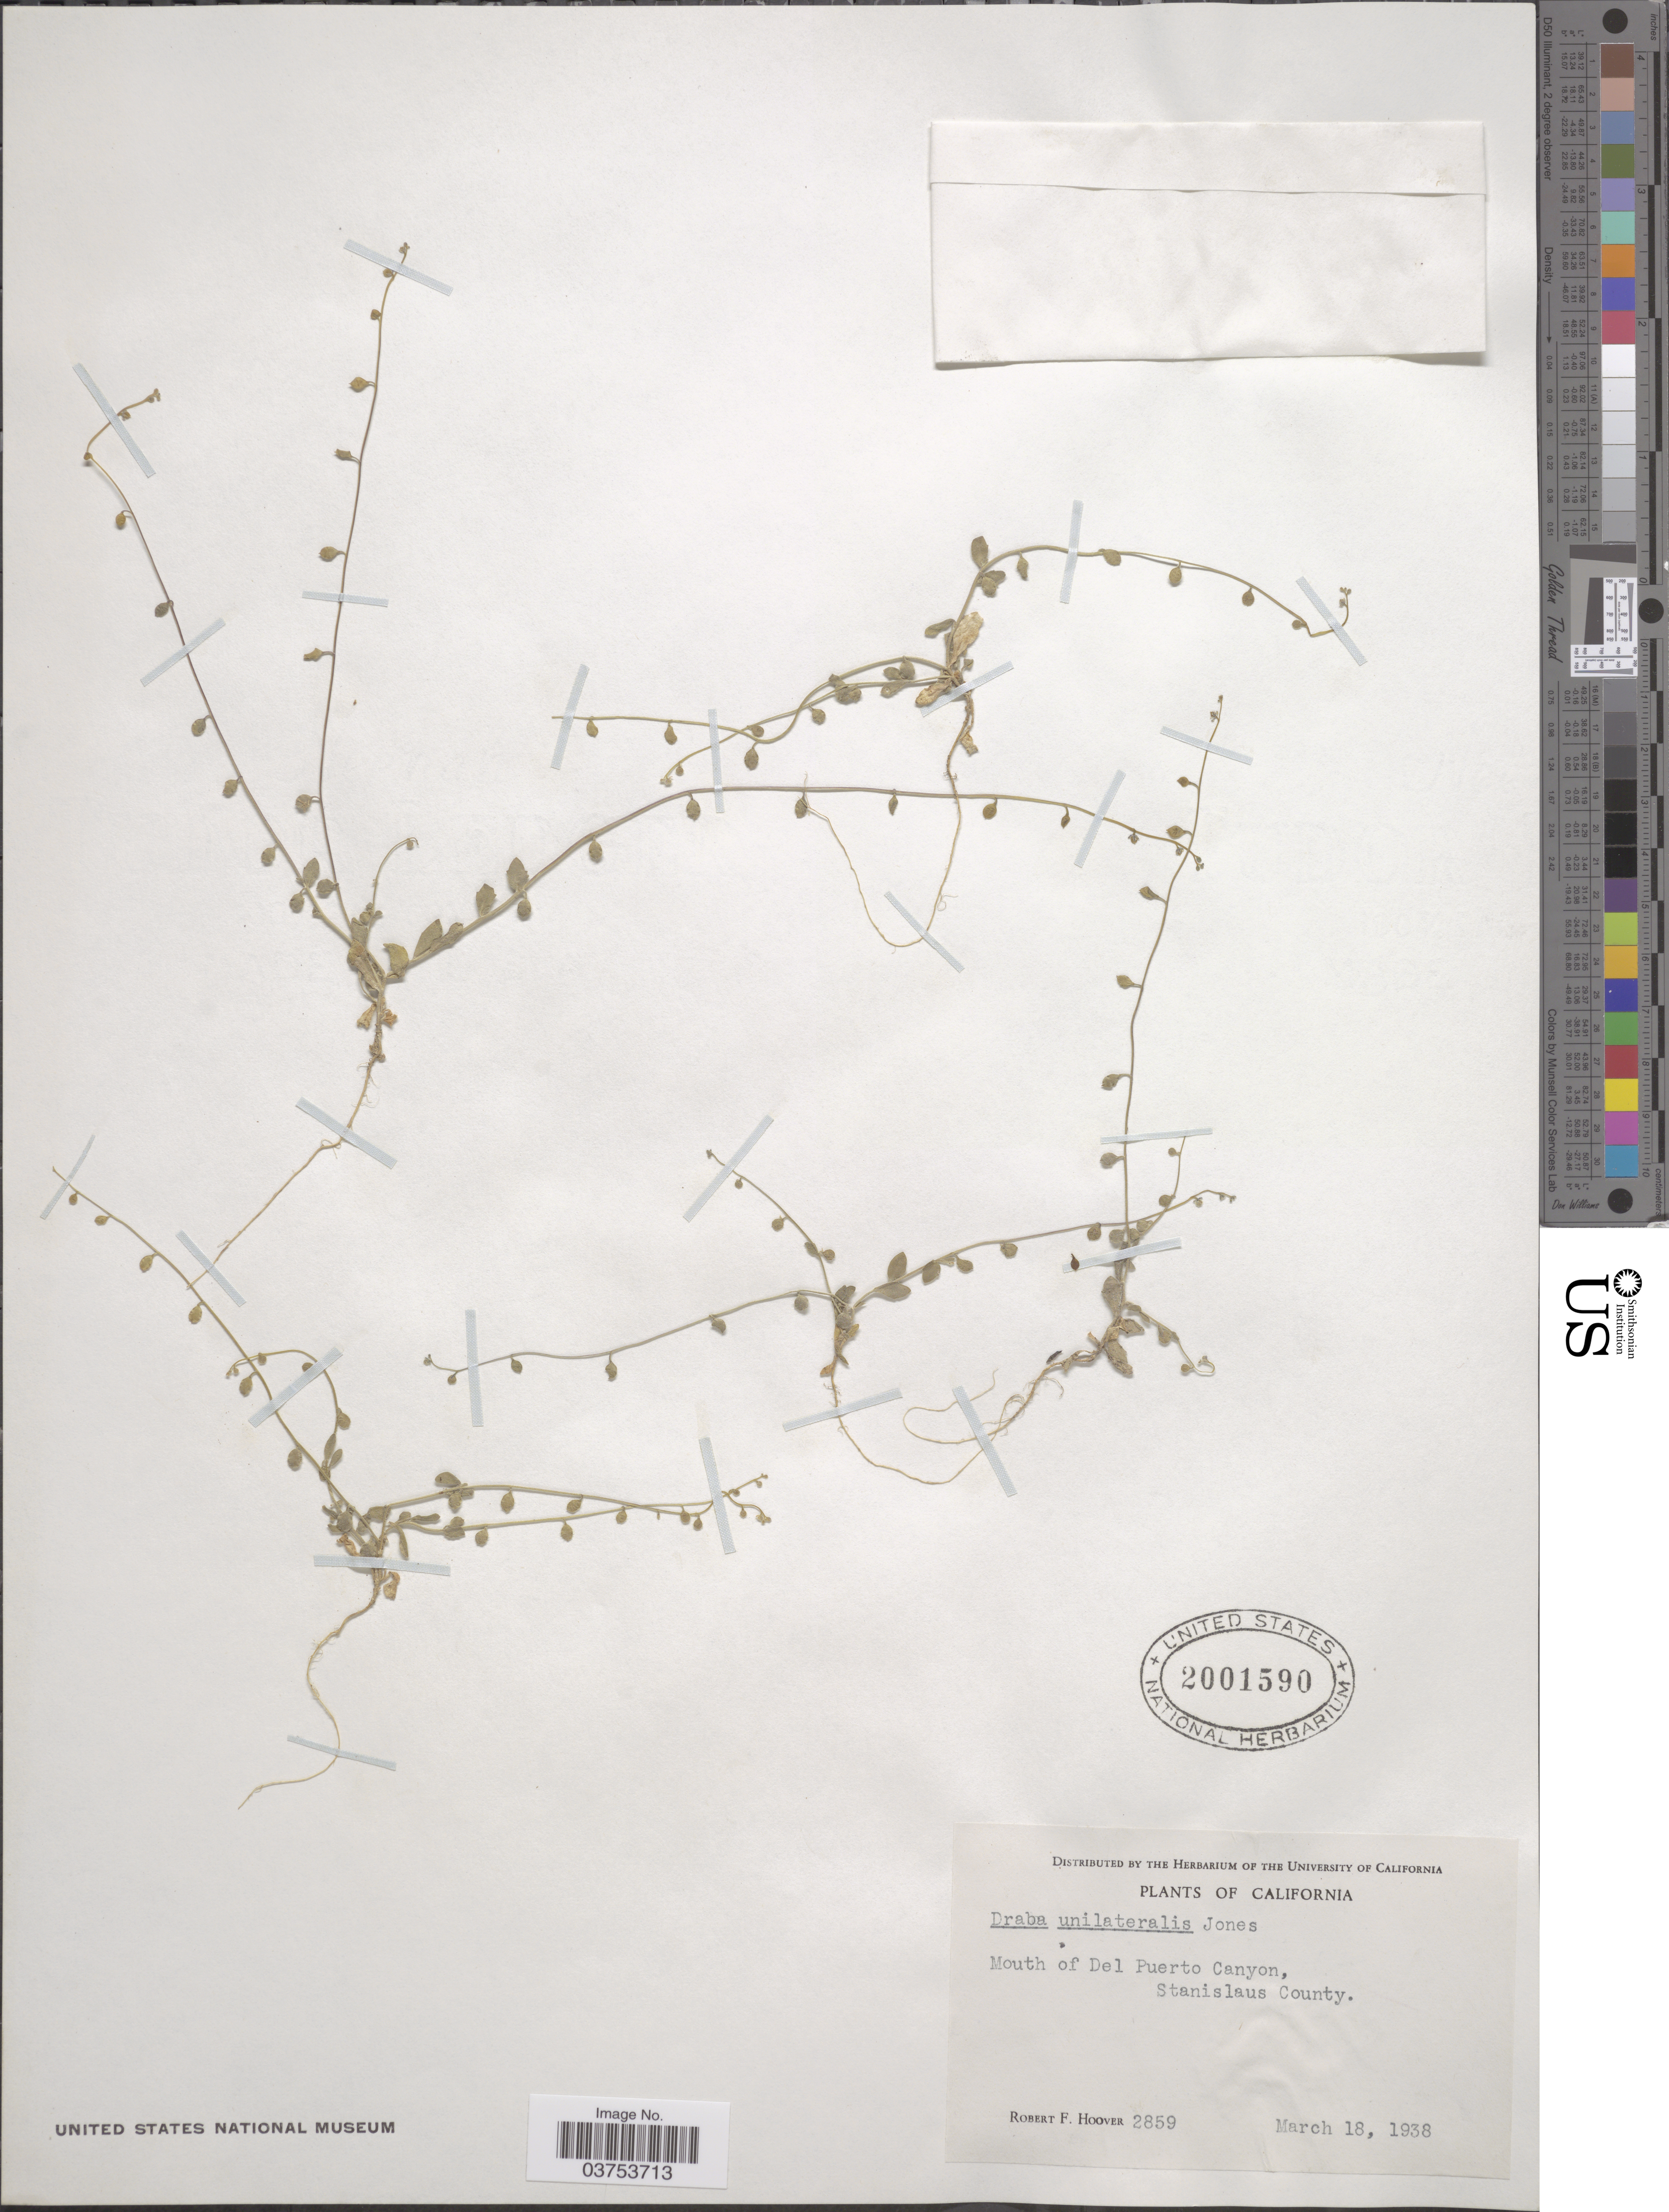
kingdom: Plantae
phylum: Tracheophyta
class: Magnoliopsida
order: Brassicales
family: Brassicaceae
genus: Heterodraba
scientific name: Heterodraba unilateralis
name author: (M.E. Jones) Greene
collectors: R. F. Hoover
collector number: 2859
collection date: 1938-03-18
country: United States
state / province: California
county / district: Stanislaus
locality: Mouth of Del Puerto Canyon, Stanislaus County.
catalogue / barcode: US 2001590